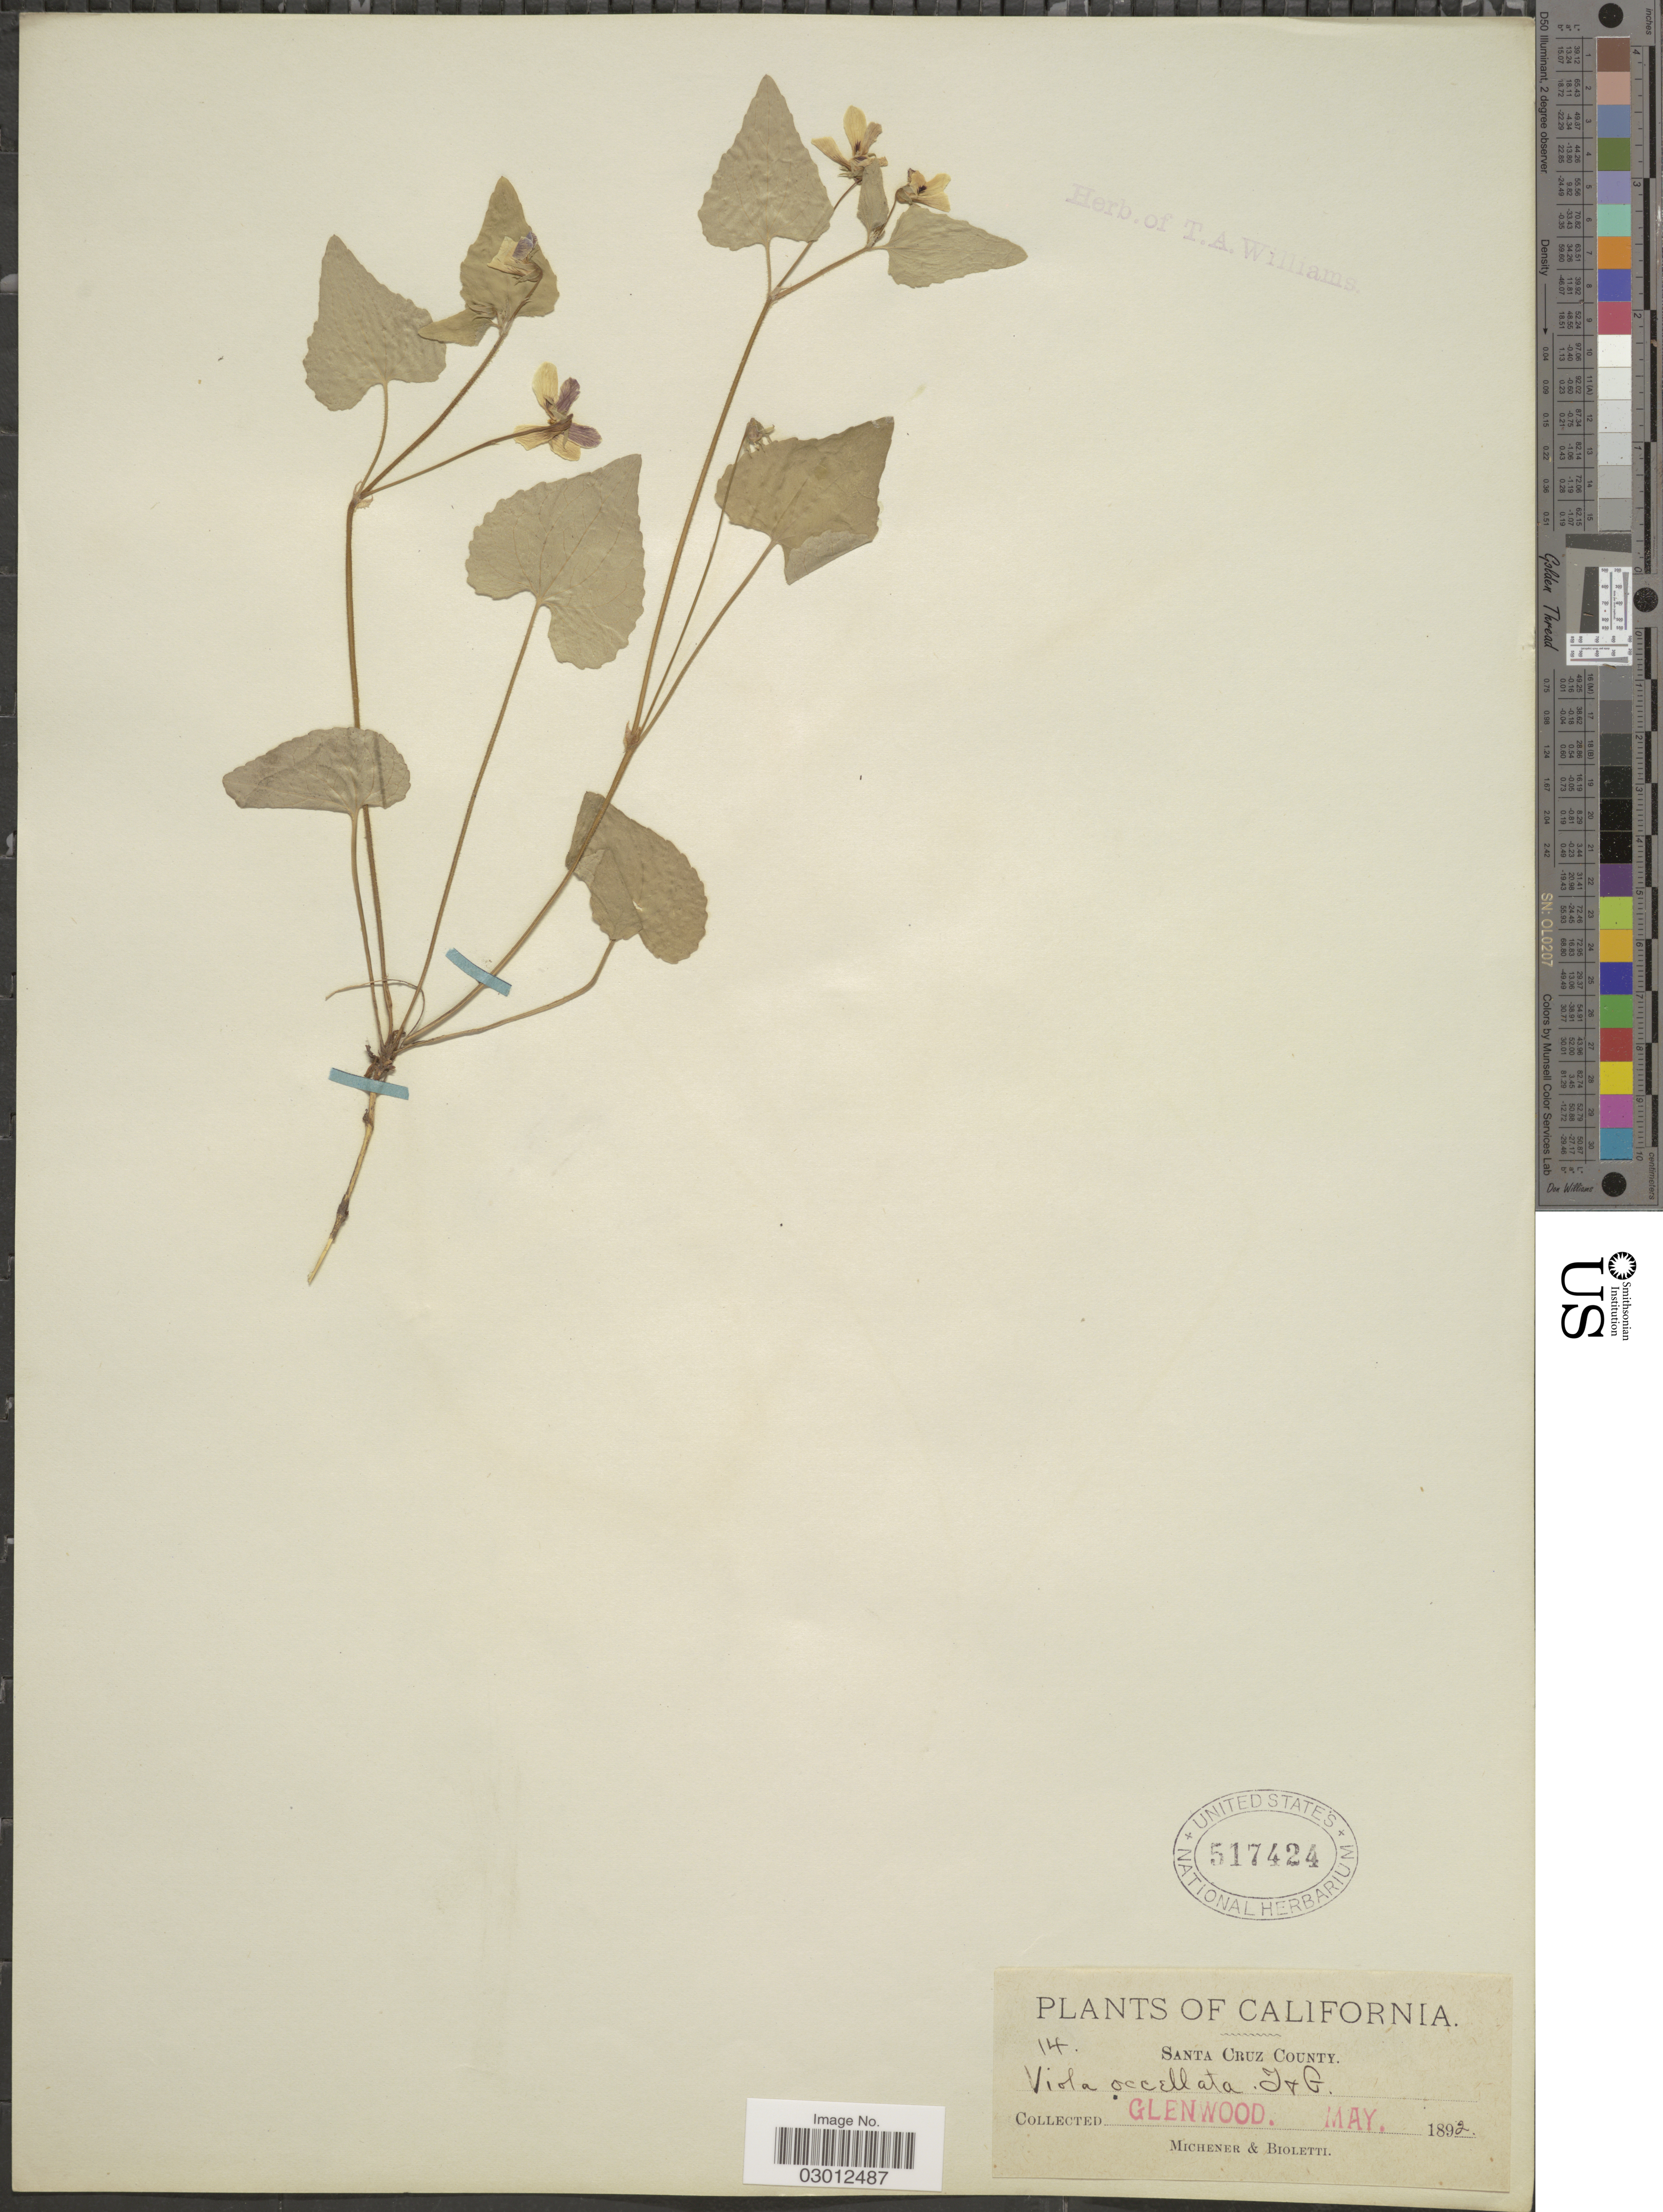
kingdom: Plantae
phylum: Tracheophyta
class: Magnoliopsida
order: Malpighiales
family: Violaceae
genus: Viola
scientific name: Viola ocellata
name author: Torr. & A. Gray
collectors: -. Michener & -- Bioletti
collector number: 14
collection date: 1892-05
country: United States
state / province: California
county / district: Santa Cruz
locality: Santa Cruz County. Glenwood.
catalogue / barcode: US 517424